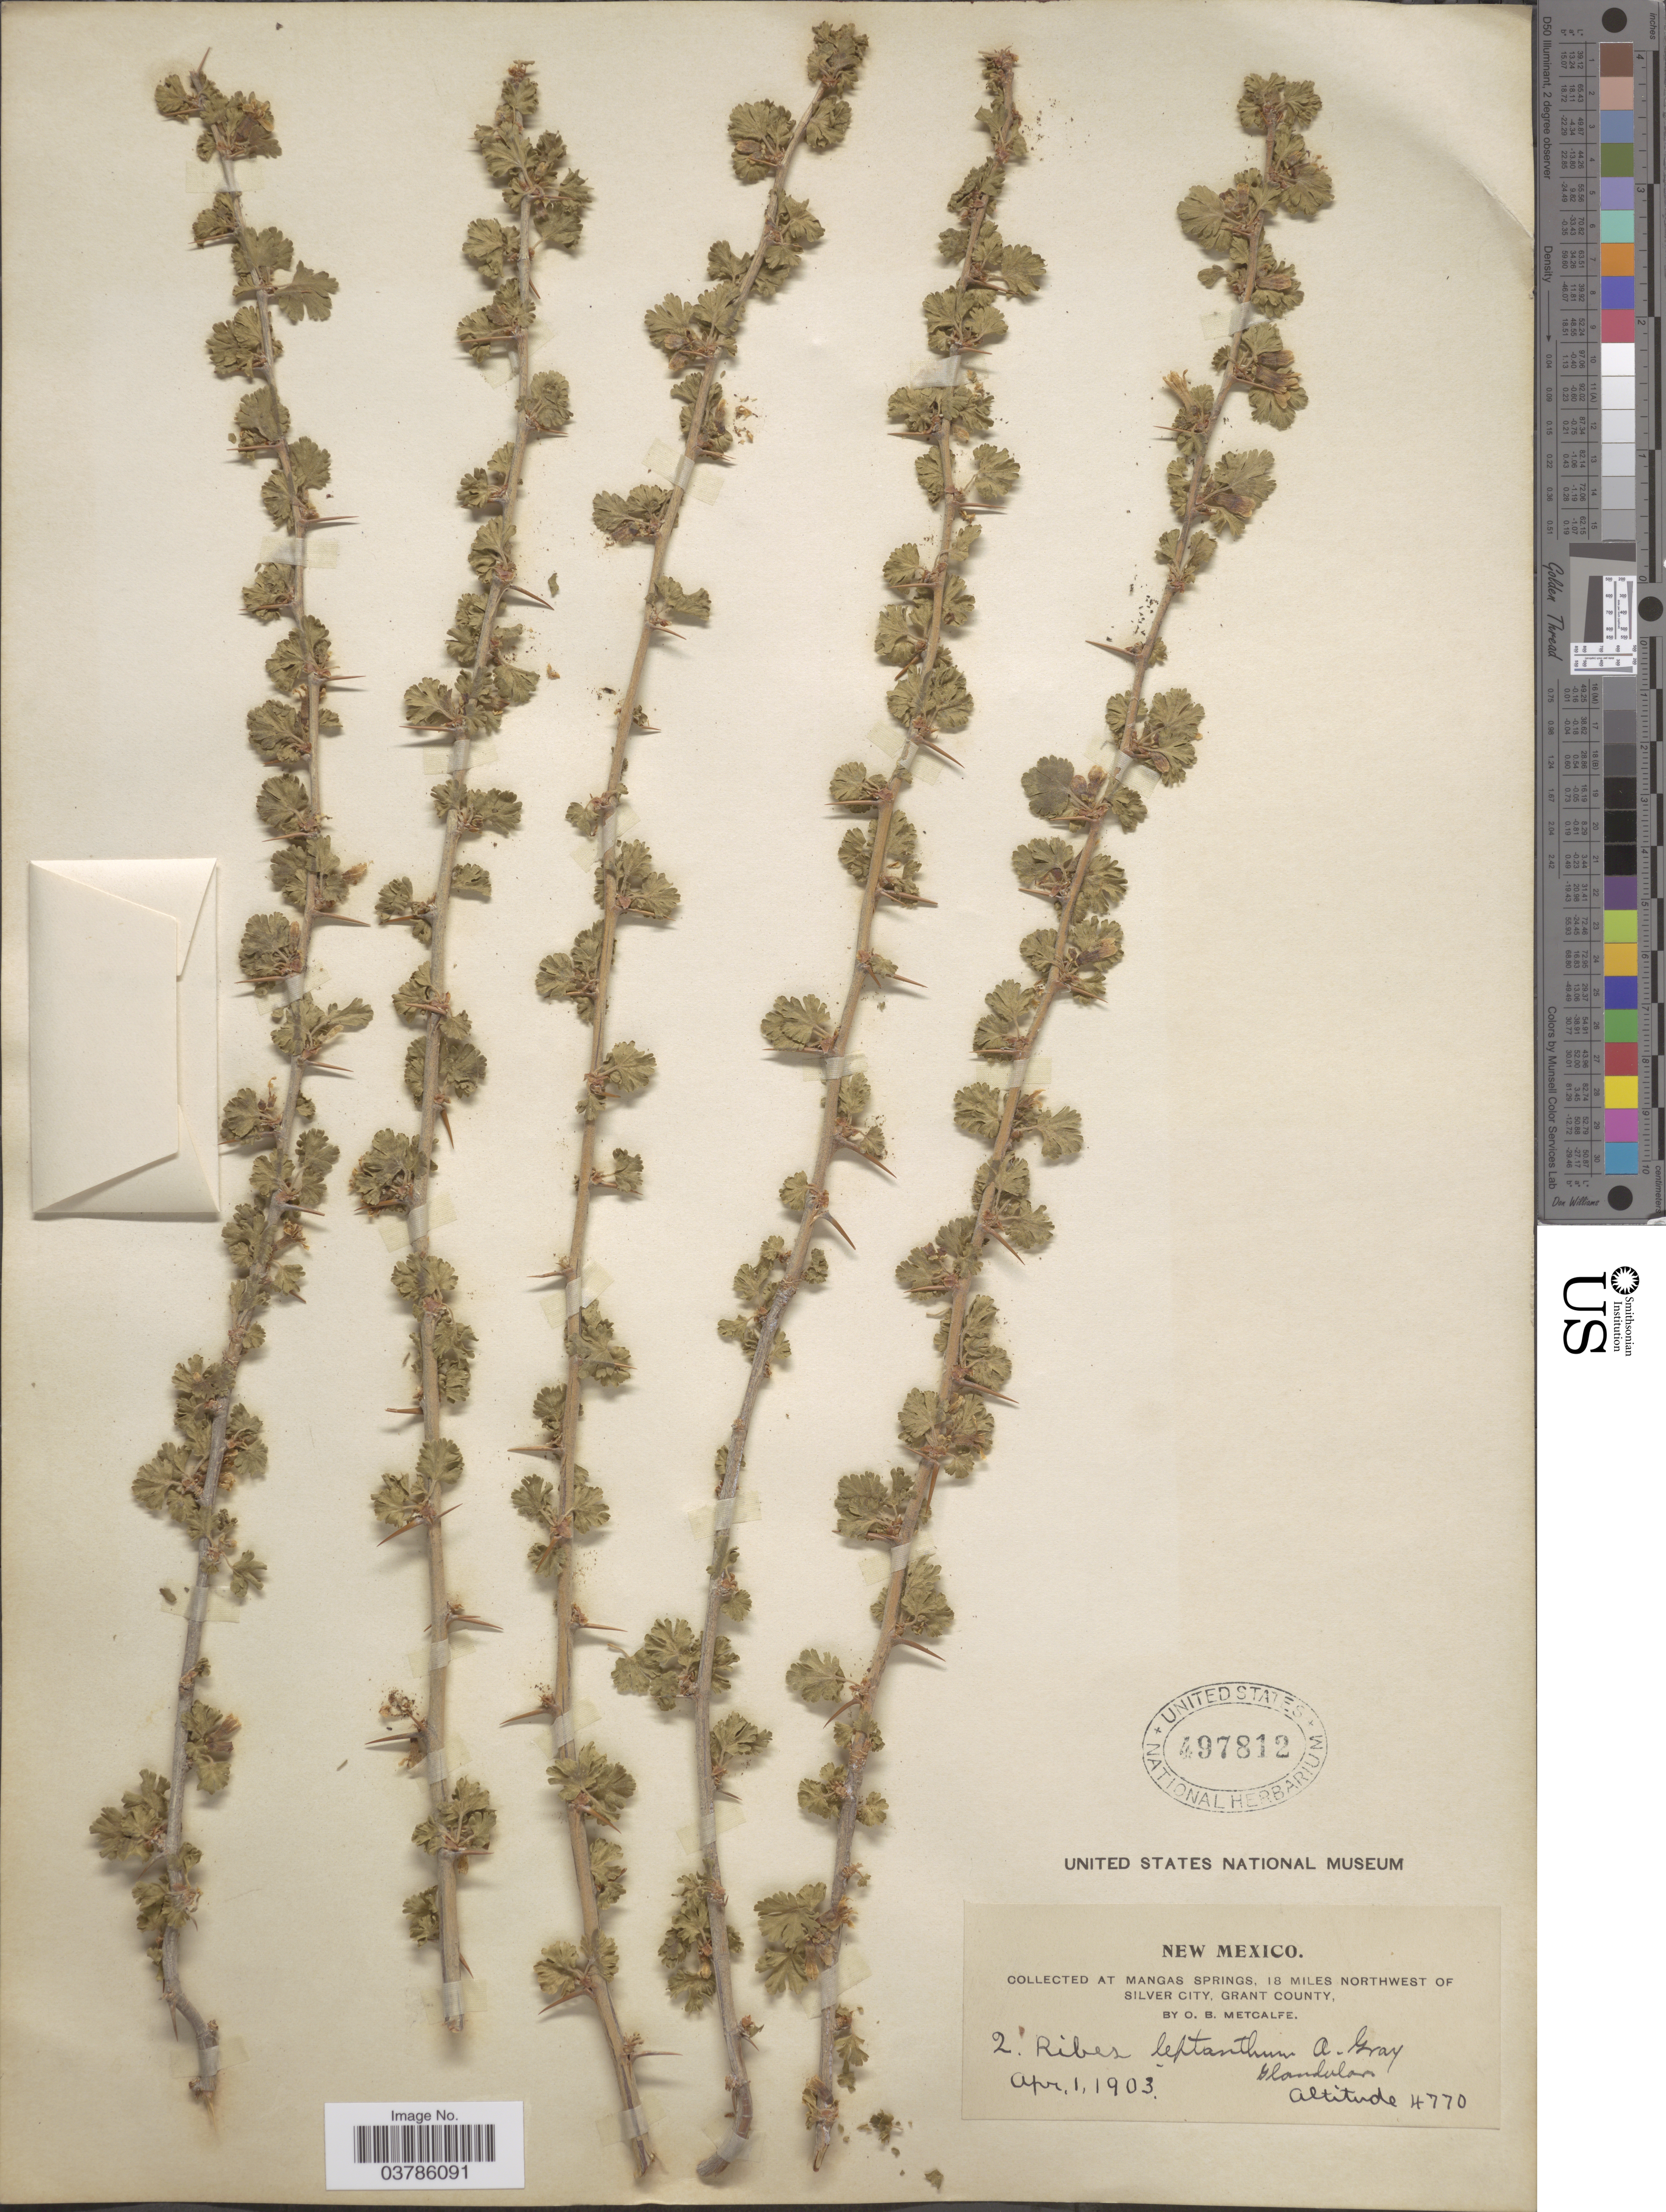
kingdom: Plantae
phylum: Tracheophyta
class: Magnoliopsida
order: Saxifragales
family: Grossulariaceae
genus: Ribes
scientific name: Ribes leptanthum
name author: A. Gray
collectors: O. B. Metcalfe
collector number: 2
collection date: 1903-04-01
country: United States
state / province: New Mexico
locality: At Mangas Springs, 18 miles Northwest of Silver City, Grant County.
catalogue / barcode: US 497812